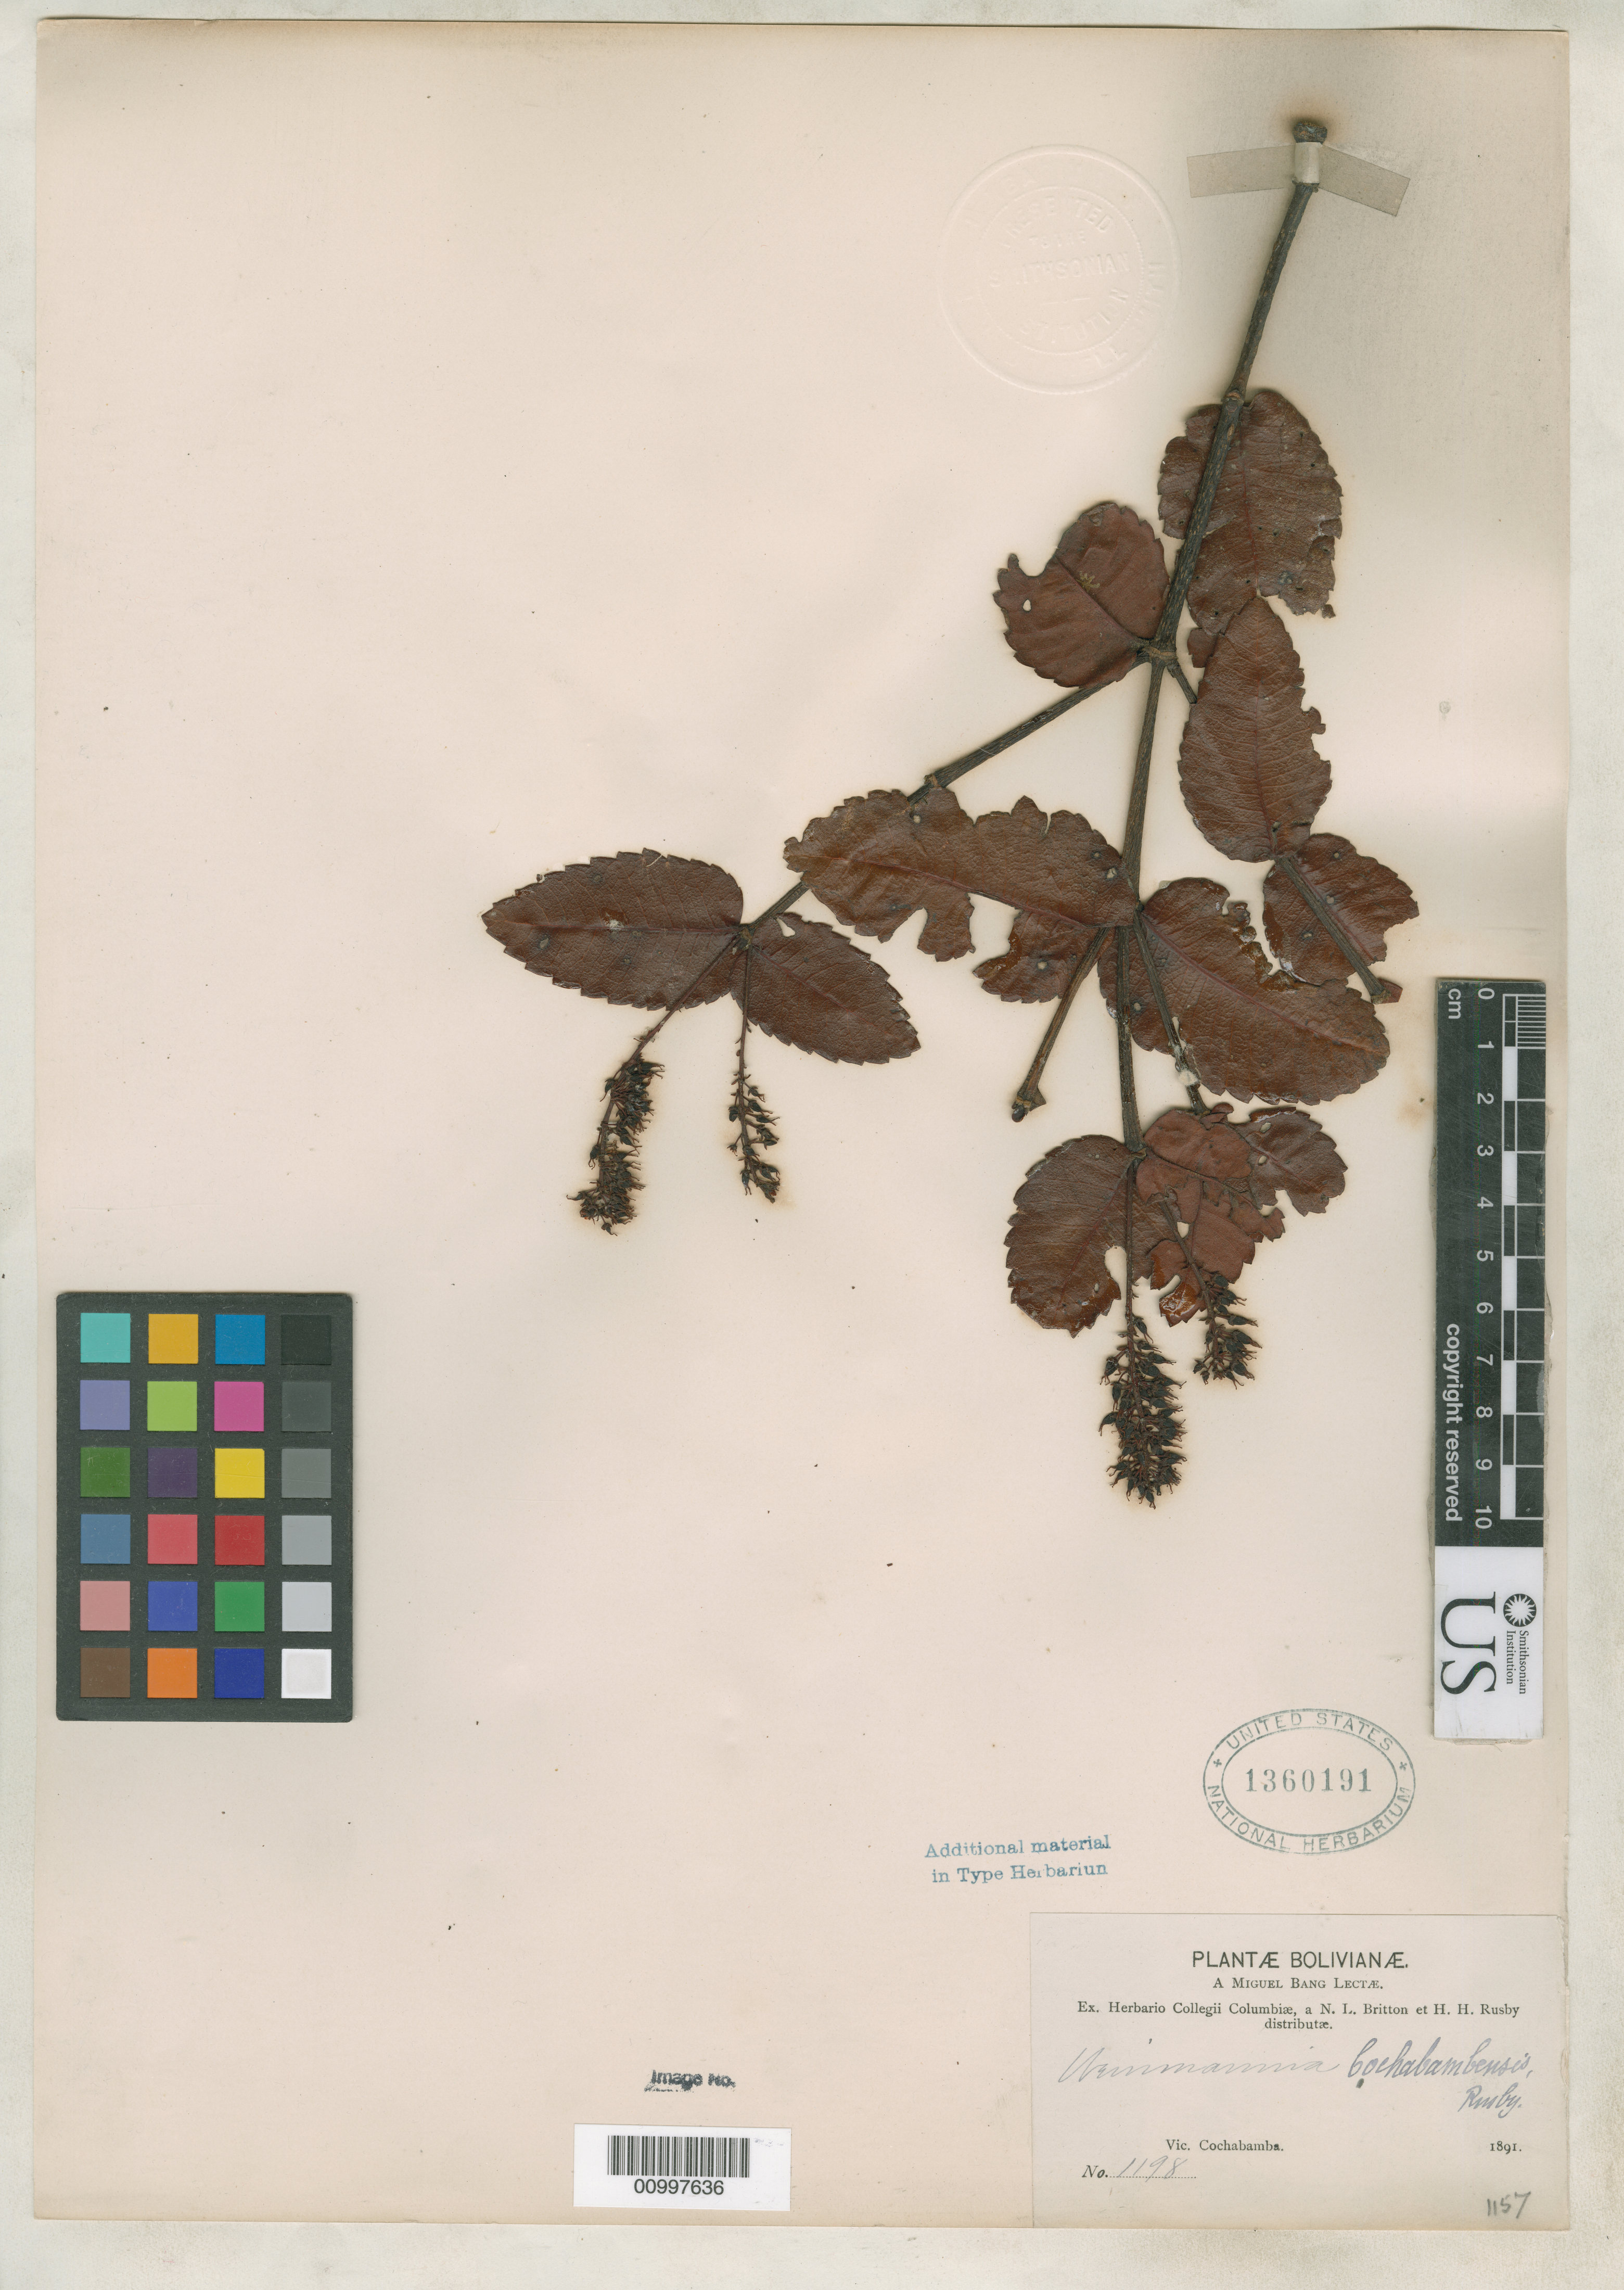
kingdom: Plantae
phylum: Tracheophyta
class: Magnoliopsida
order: Oxalidales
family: Cunoniaceae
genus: Windmannia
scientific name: Windmannia cochabambensis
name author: Rusby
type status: Type Collection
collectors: M. Bang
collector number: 1198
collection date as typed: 1891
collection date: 1891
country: Bolivia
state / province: Cochabamba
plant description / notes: Protologue mentions second collection (syntype?), "same as Matthews' no. 1203 from Peru".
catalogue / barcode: US 1360191